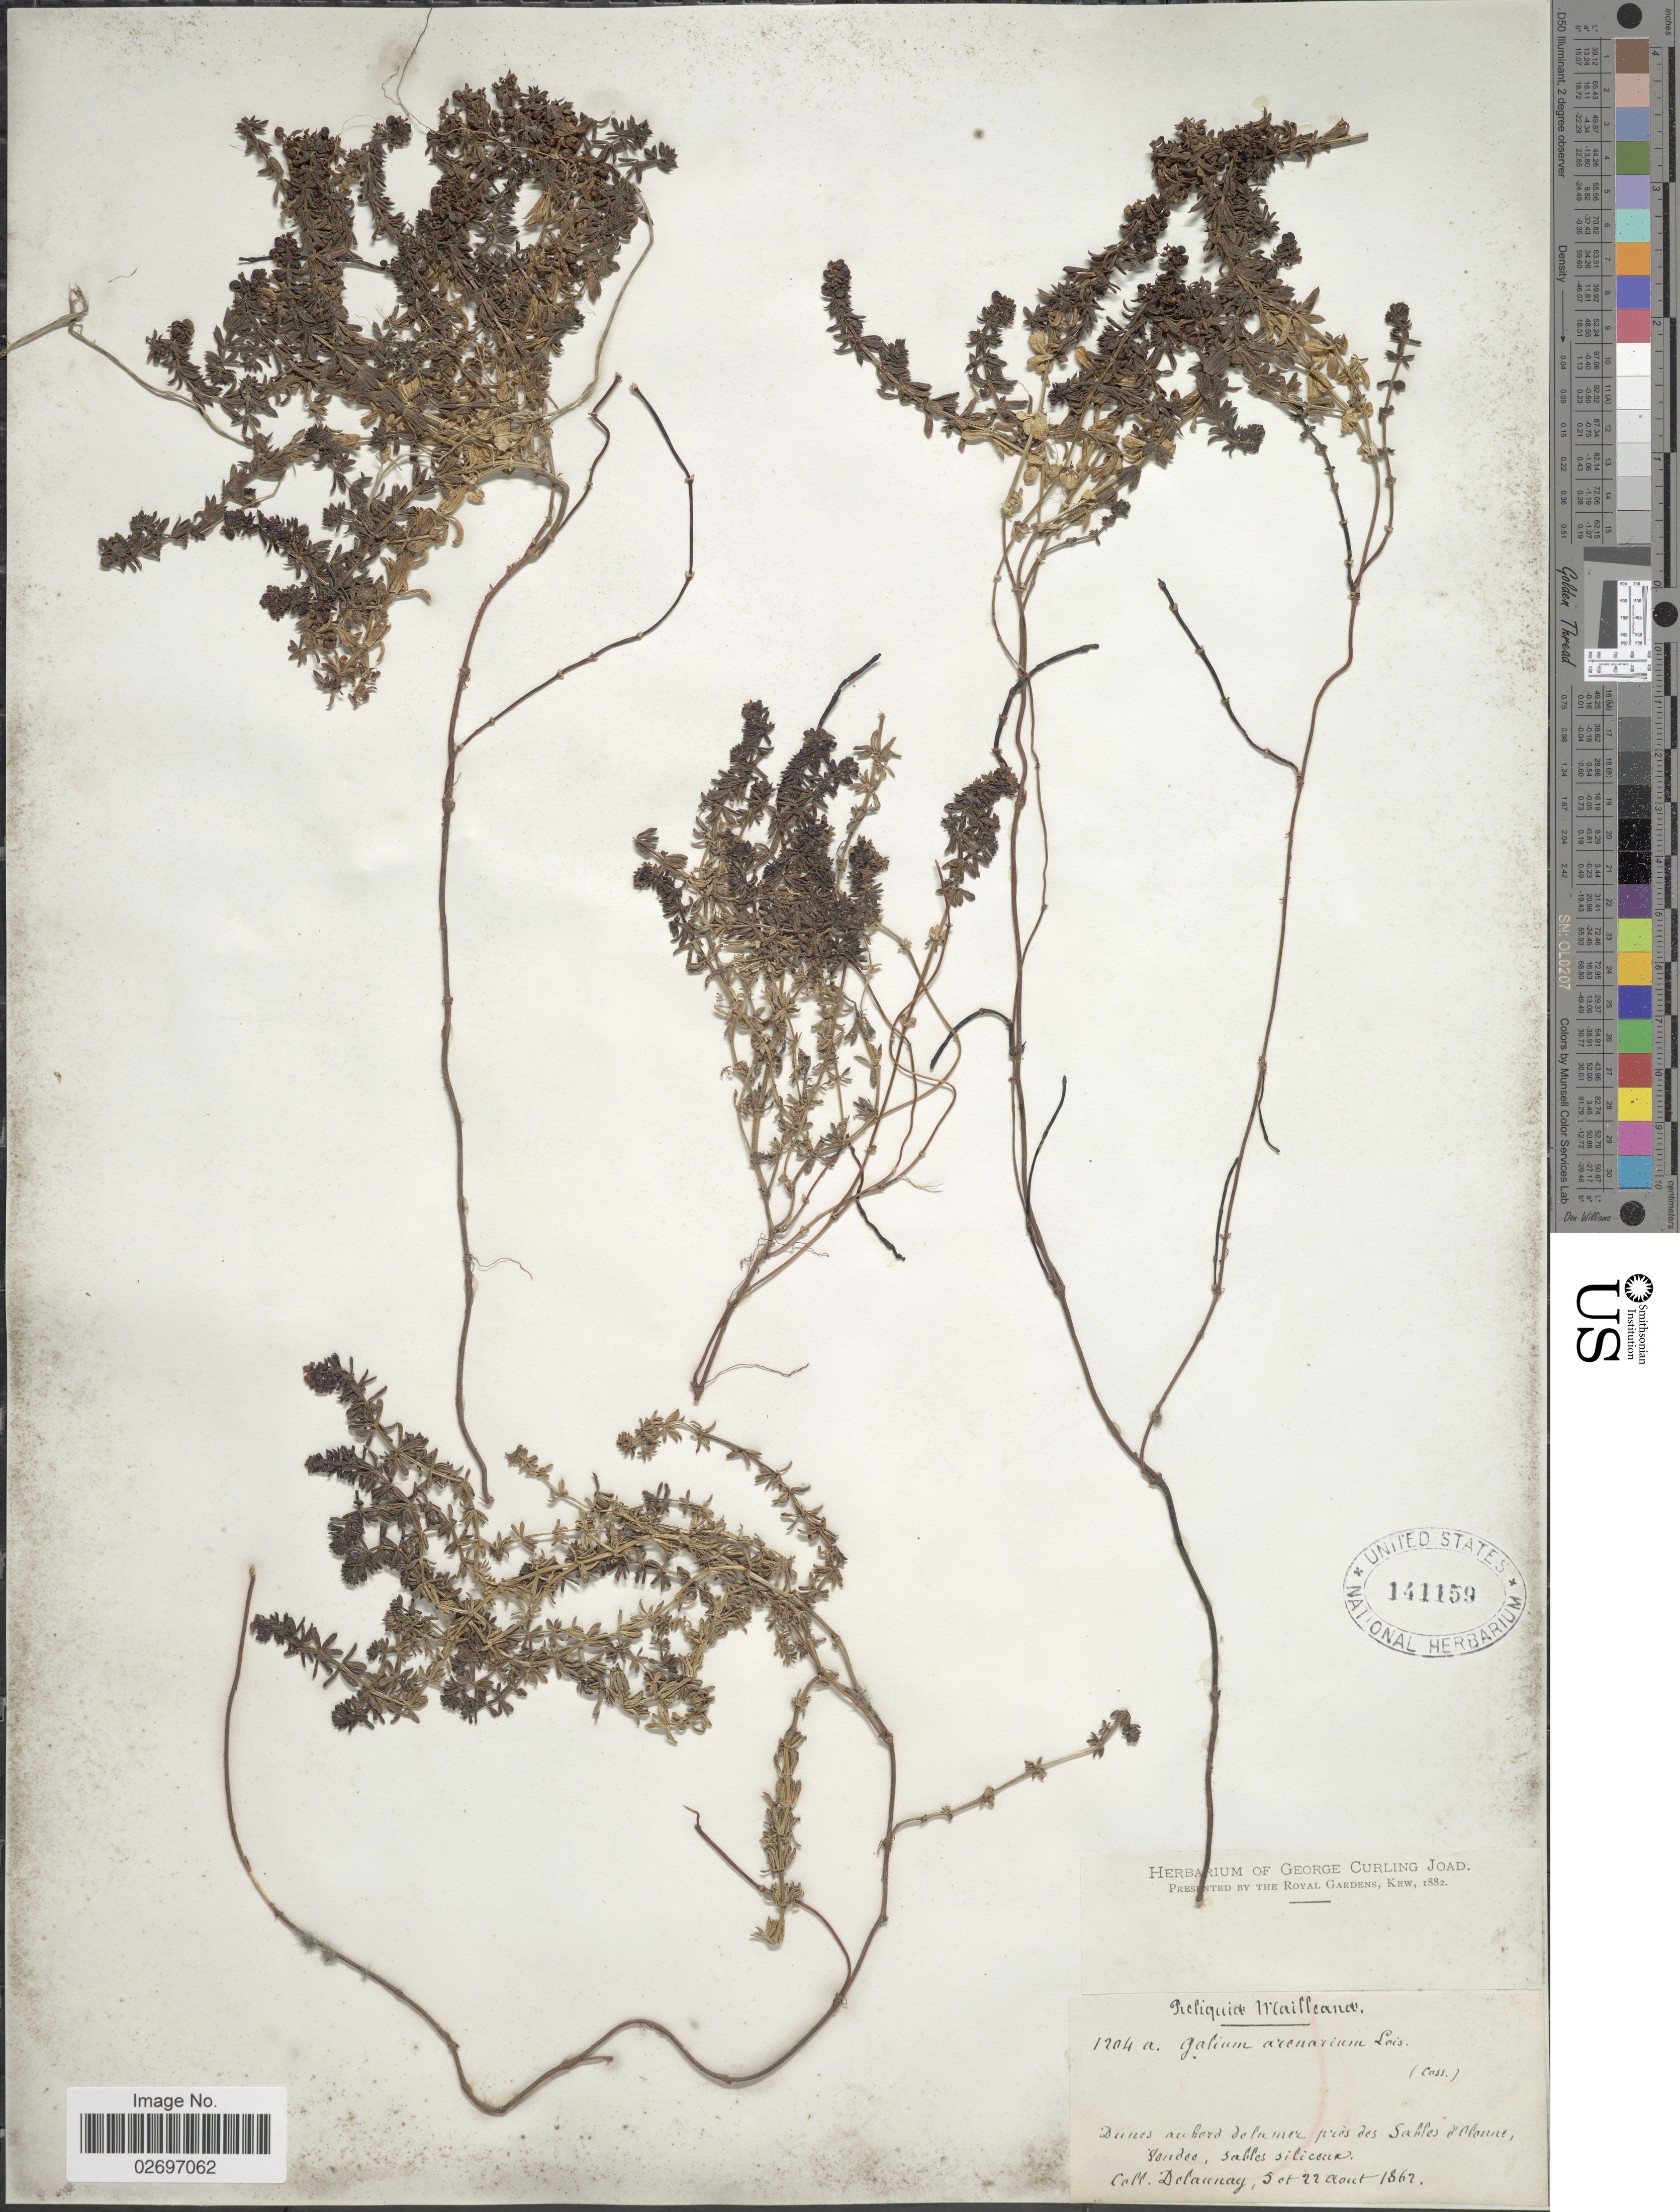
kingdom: Plantae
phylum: Tracheophyta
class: Magnoliopsida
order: Gentianales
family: Rubiaceae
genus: Galium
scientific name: Galium arenarium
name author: Loisel.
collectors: Delaunay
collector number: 1204a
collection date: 1862-08-05/1862-08-22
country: France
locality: Dune auhaerd delamer pres des Sables-d'Olonne, Vendée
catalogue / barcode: US 141159